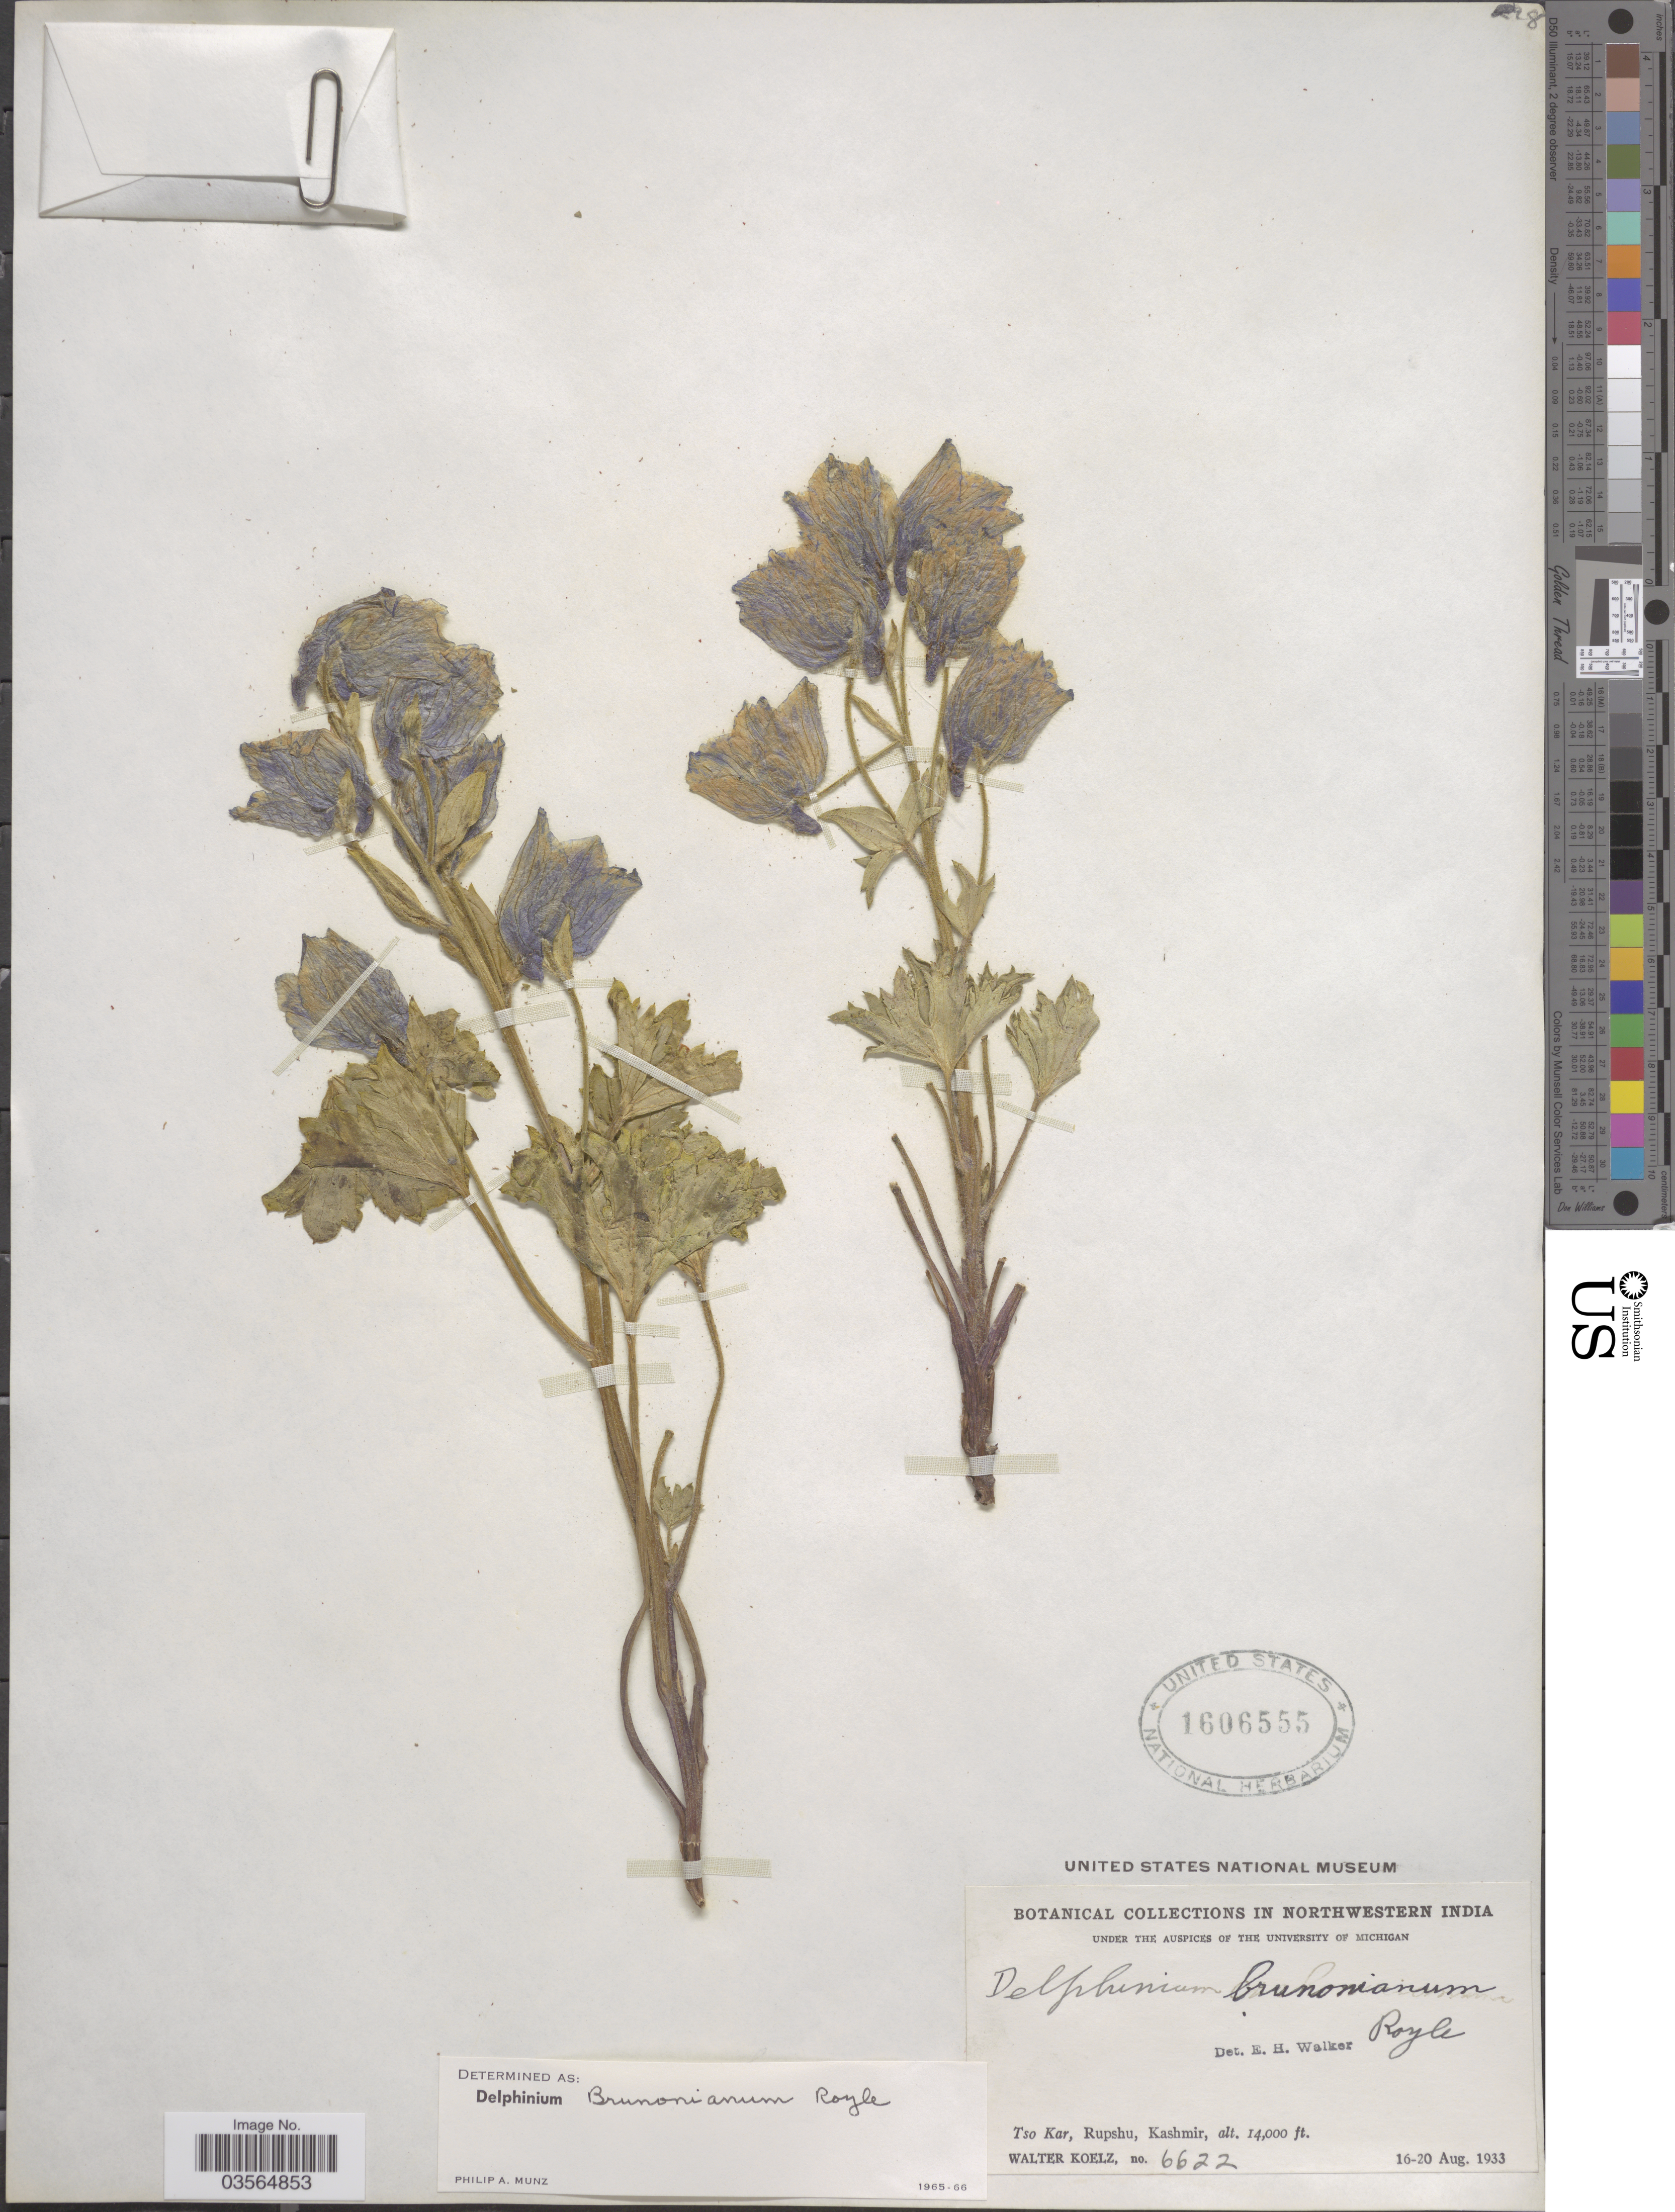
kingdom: Plantae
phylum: Tracheophyta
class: Magnoliopsida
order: Ranunculales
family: Ranunculaceae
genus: Delphinium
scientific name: Delphinium brunonianum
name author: Royle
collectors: W. N. Koelz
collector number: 6622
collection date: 1933-08-16/1933-08-20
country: India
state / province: Jammu and Kashmir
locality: Northwestern India. Tso Kar, Rupshu, Kashmir.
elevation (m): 4267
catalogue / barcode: US 1606555